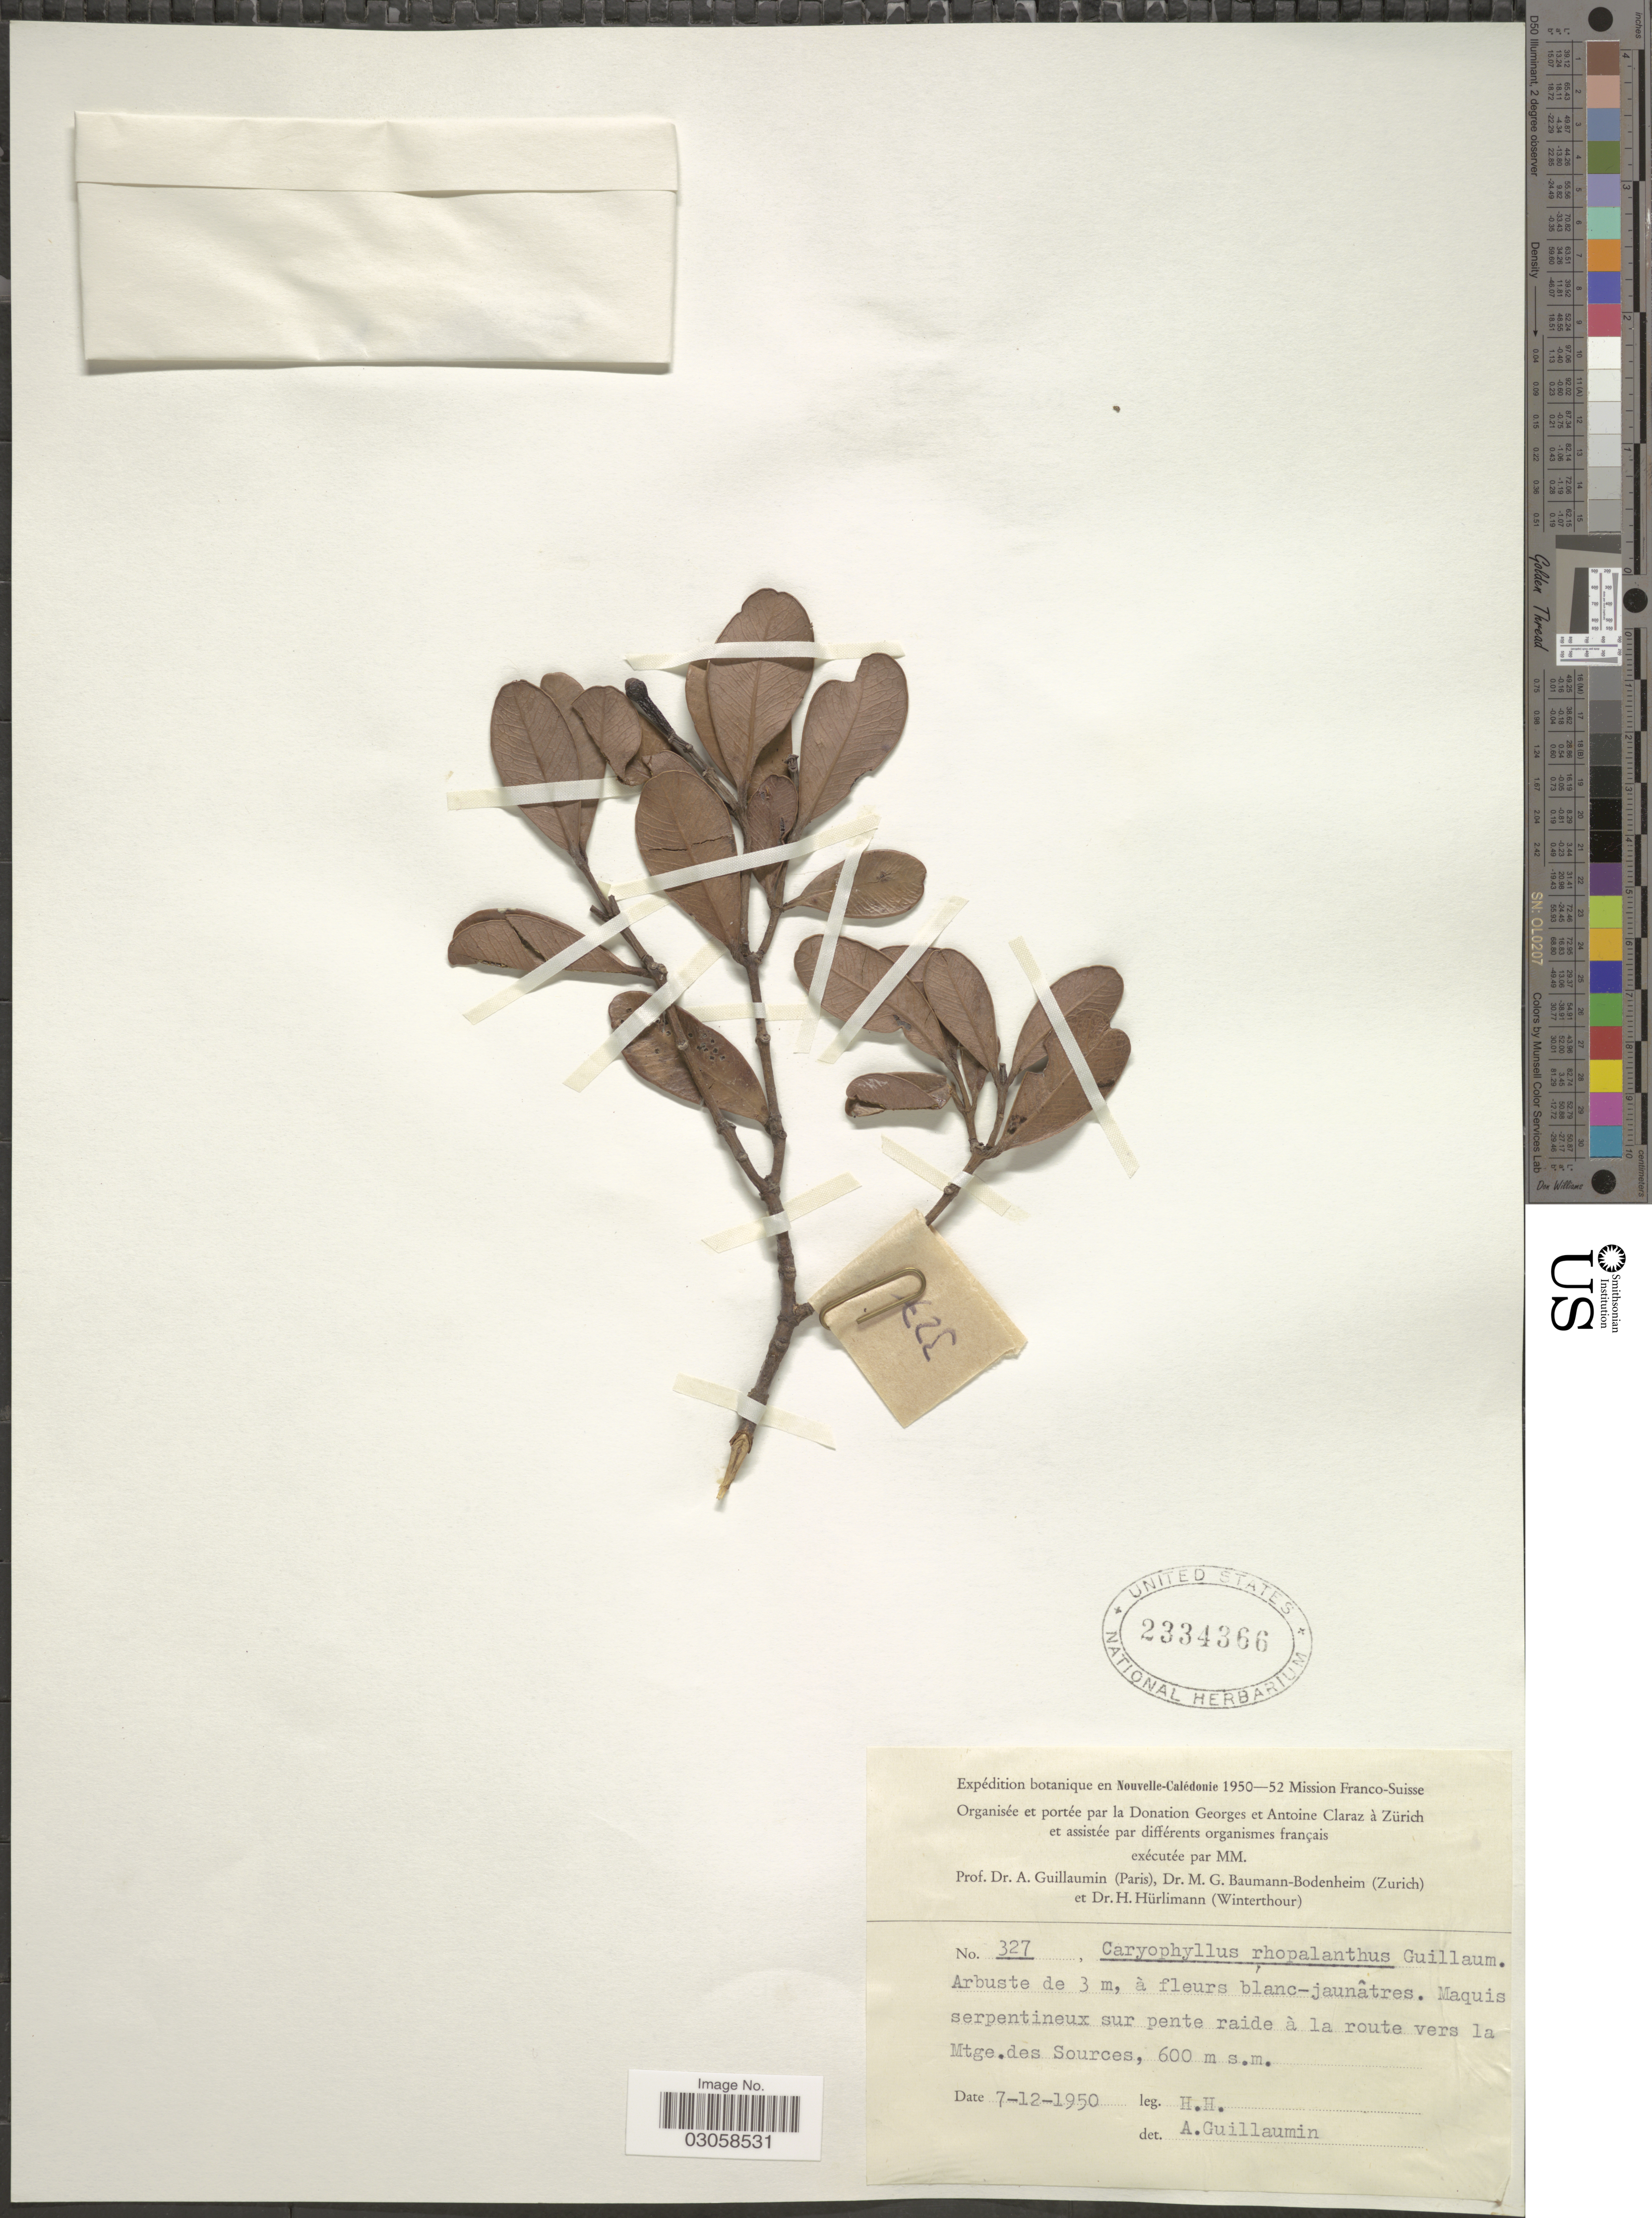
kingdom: Plantae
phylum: Tracheophyta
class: Magnoliopsida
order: Myrtales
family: Myrtaceae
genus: Syzygium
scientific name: Syzygium rhopalanthum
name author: Schltr.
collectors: H. Hürlimann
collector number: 327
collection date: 1950-12-07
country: New Caledonia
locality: Maquis serpentineux sur pente raide à la route vers la Mtge. des Sources.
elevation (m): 600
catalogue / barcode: US 2334366